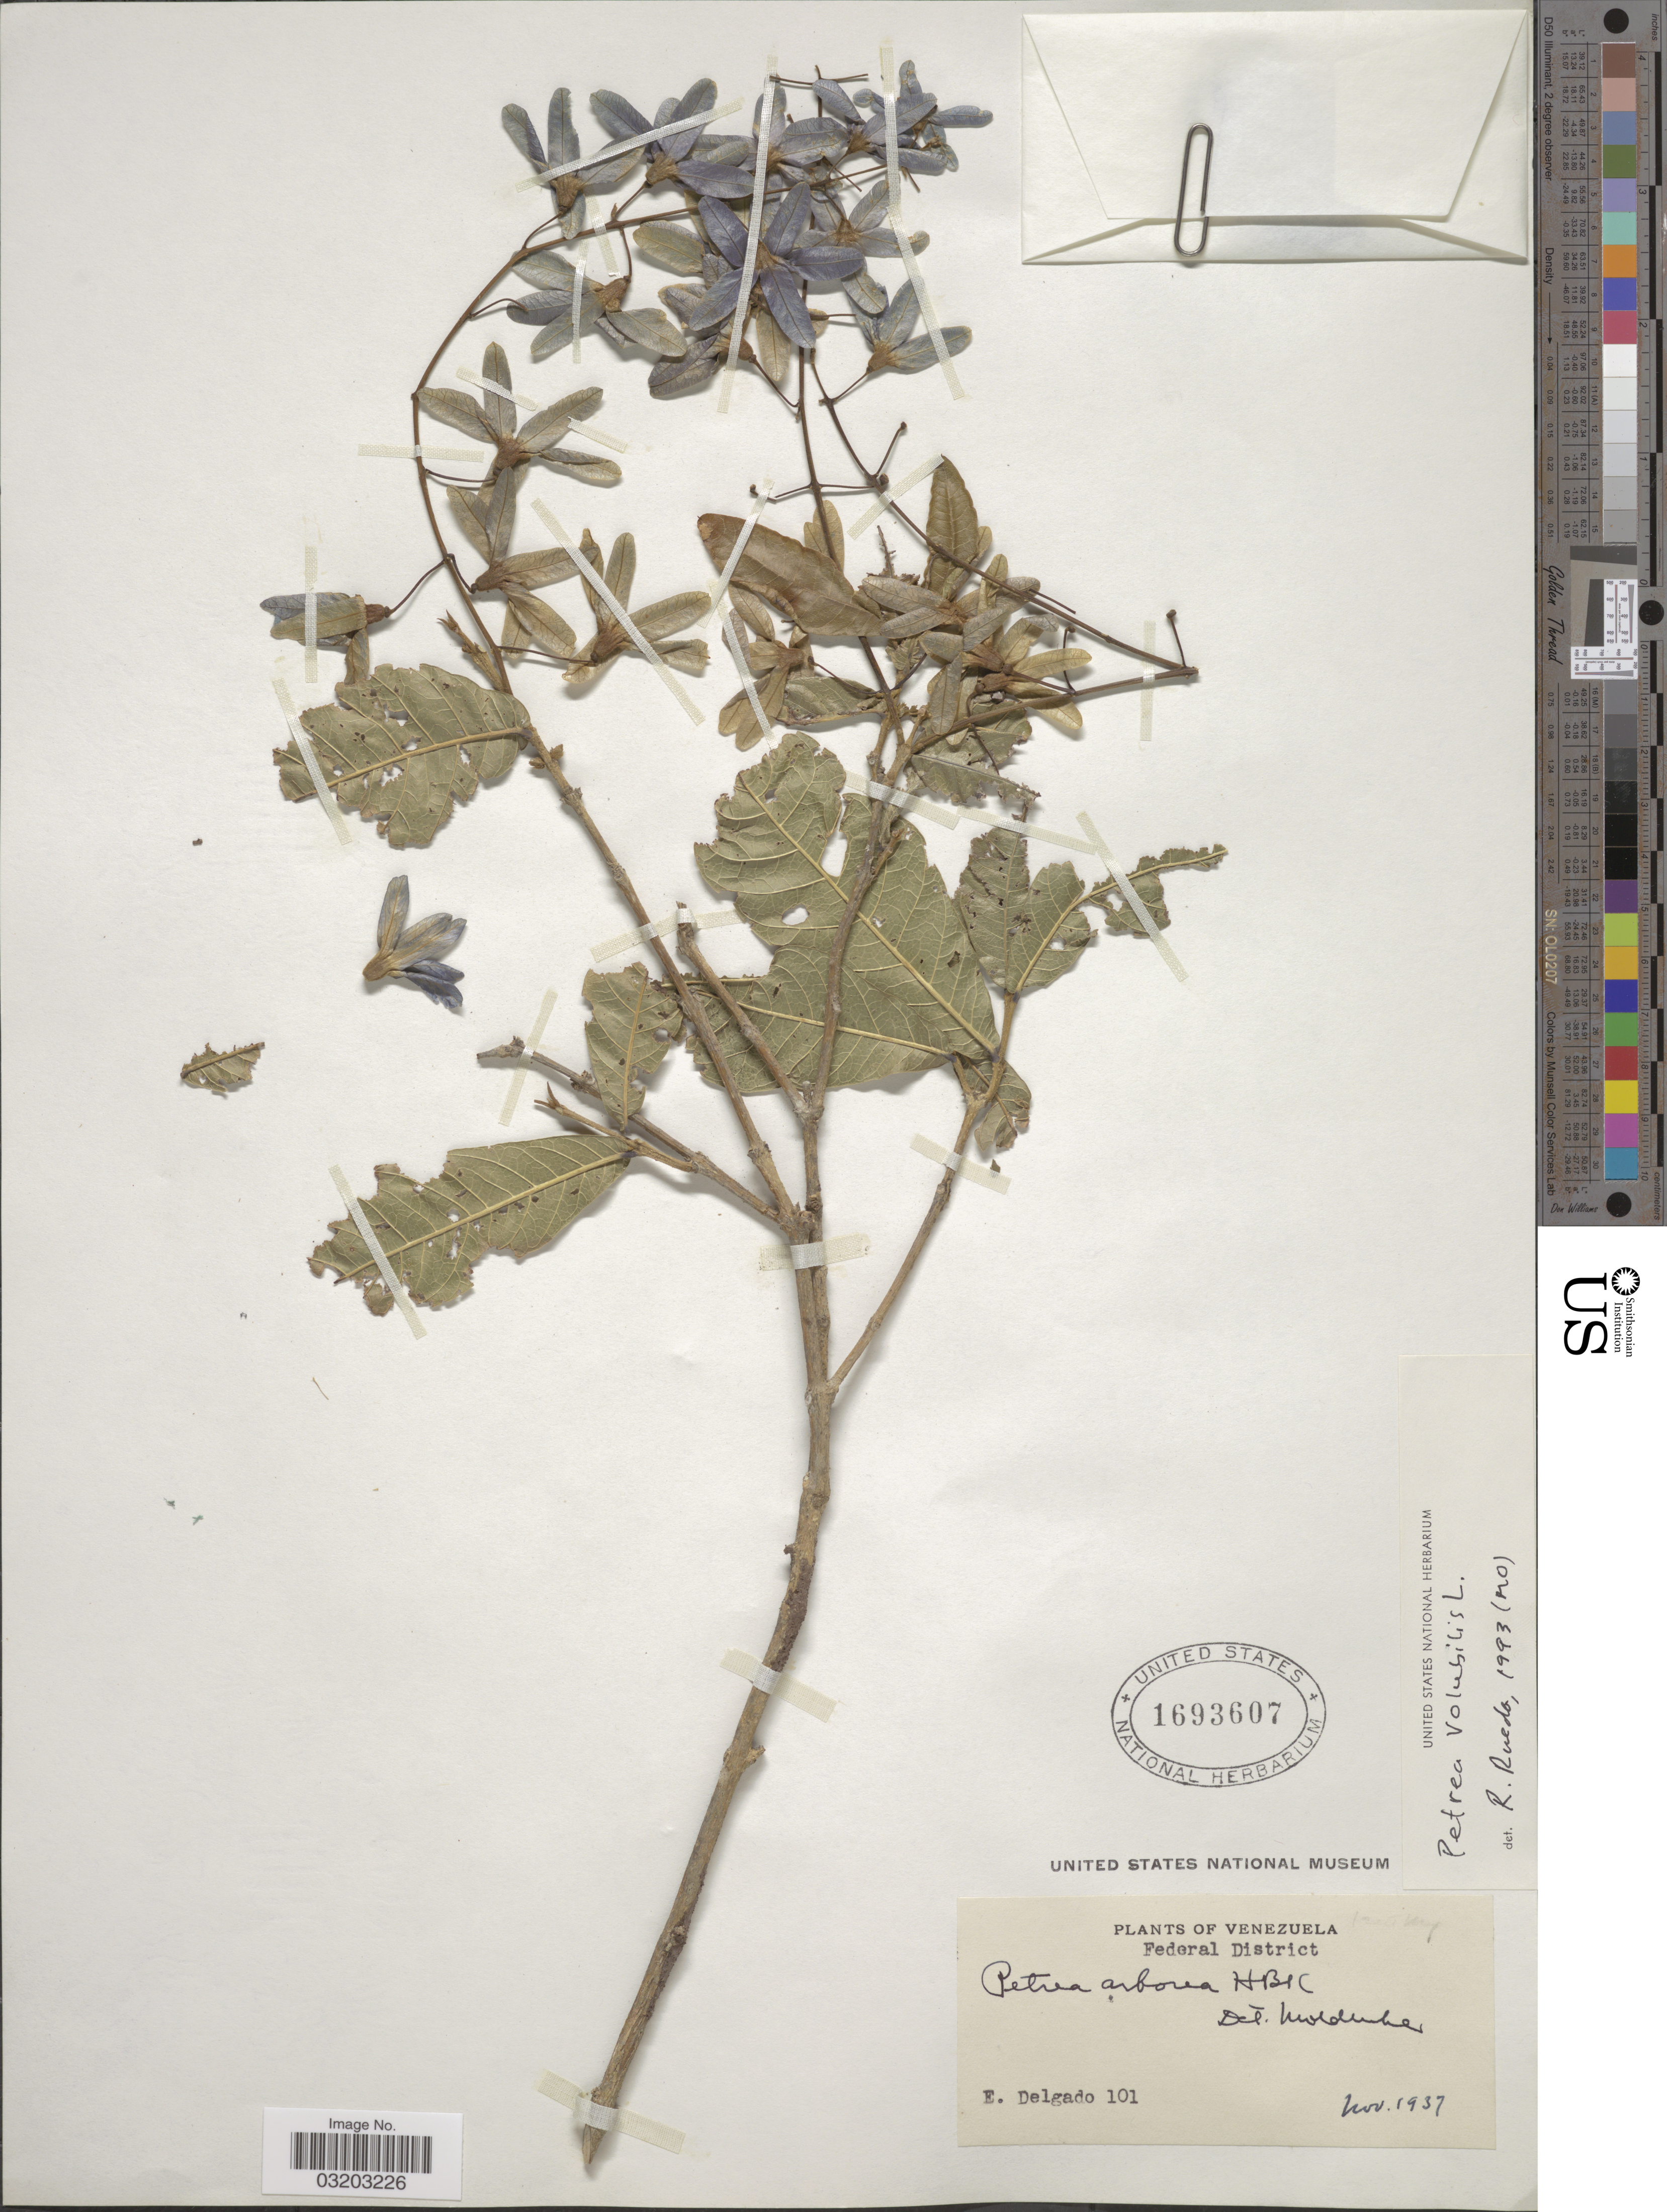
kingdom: Plantae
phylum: Tracheophyta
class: Magnoliopsida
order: Lamiales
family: Verbenaceae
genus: Petrea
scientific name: Petrea volubilis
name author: L.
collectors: E. Delgado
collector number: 101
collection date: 1937-11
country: Venezuela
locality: Federal District.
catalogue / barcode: US 1693607